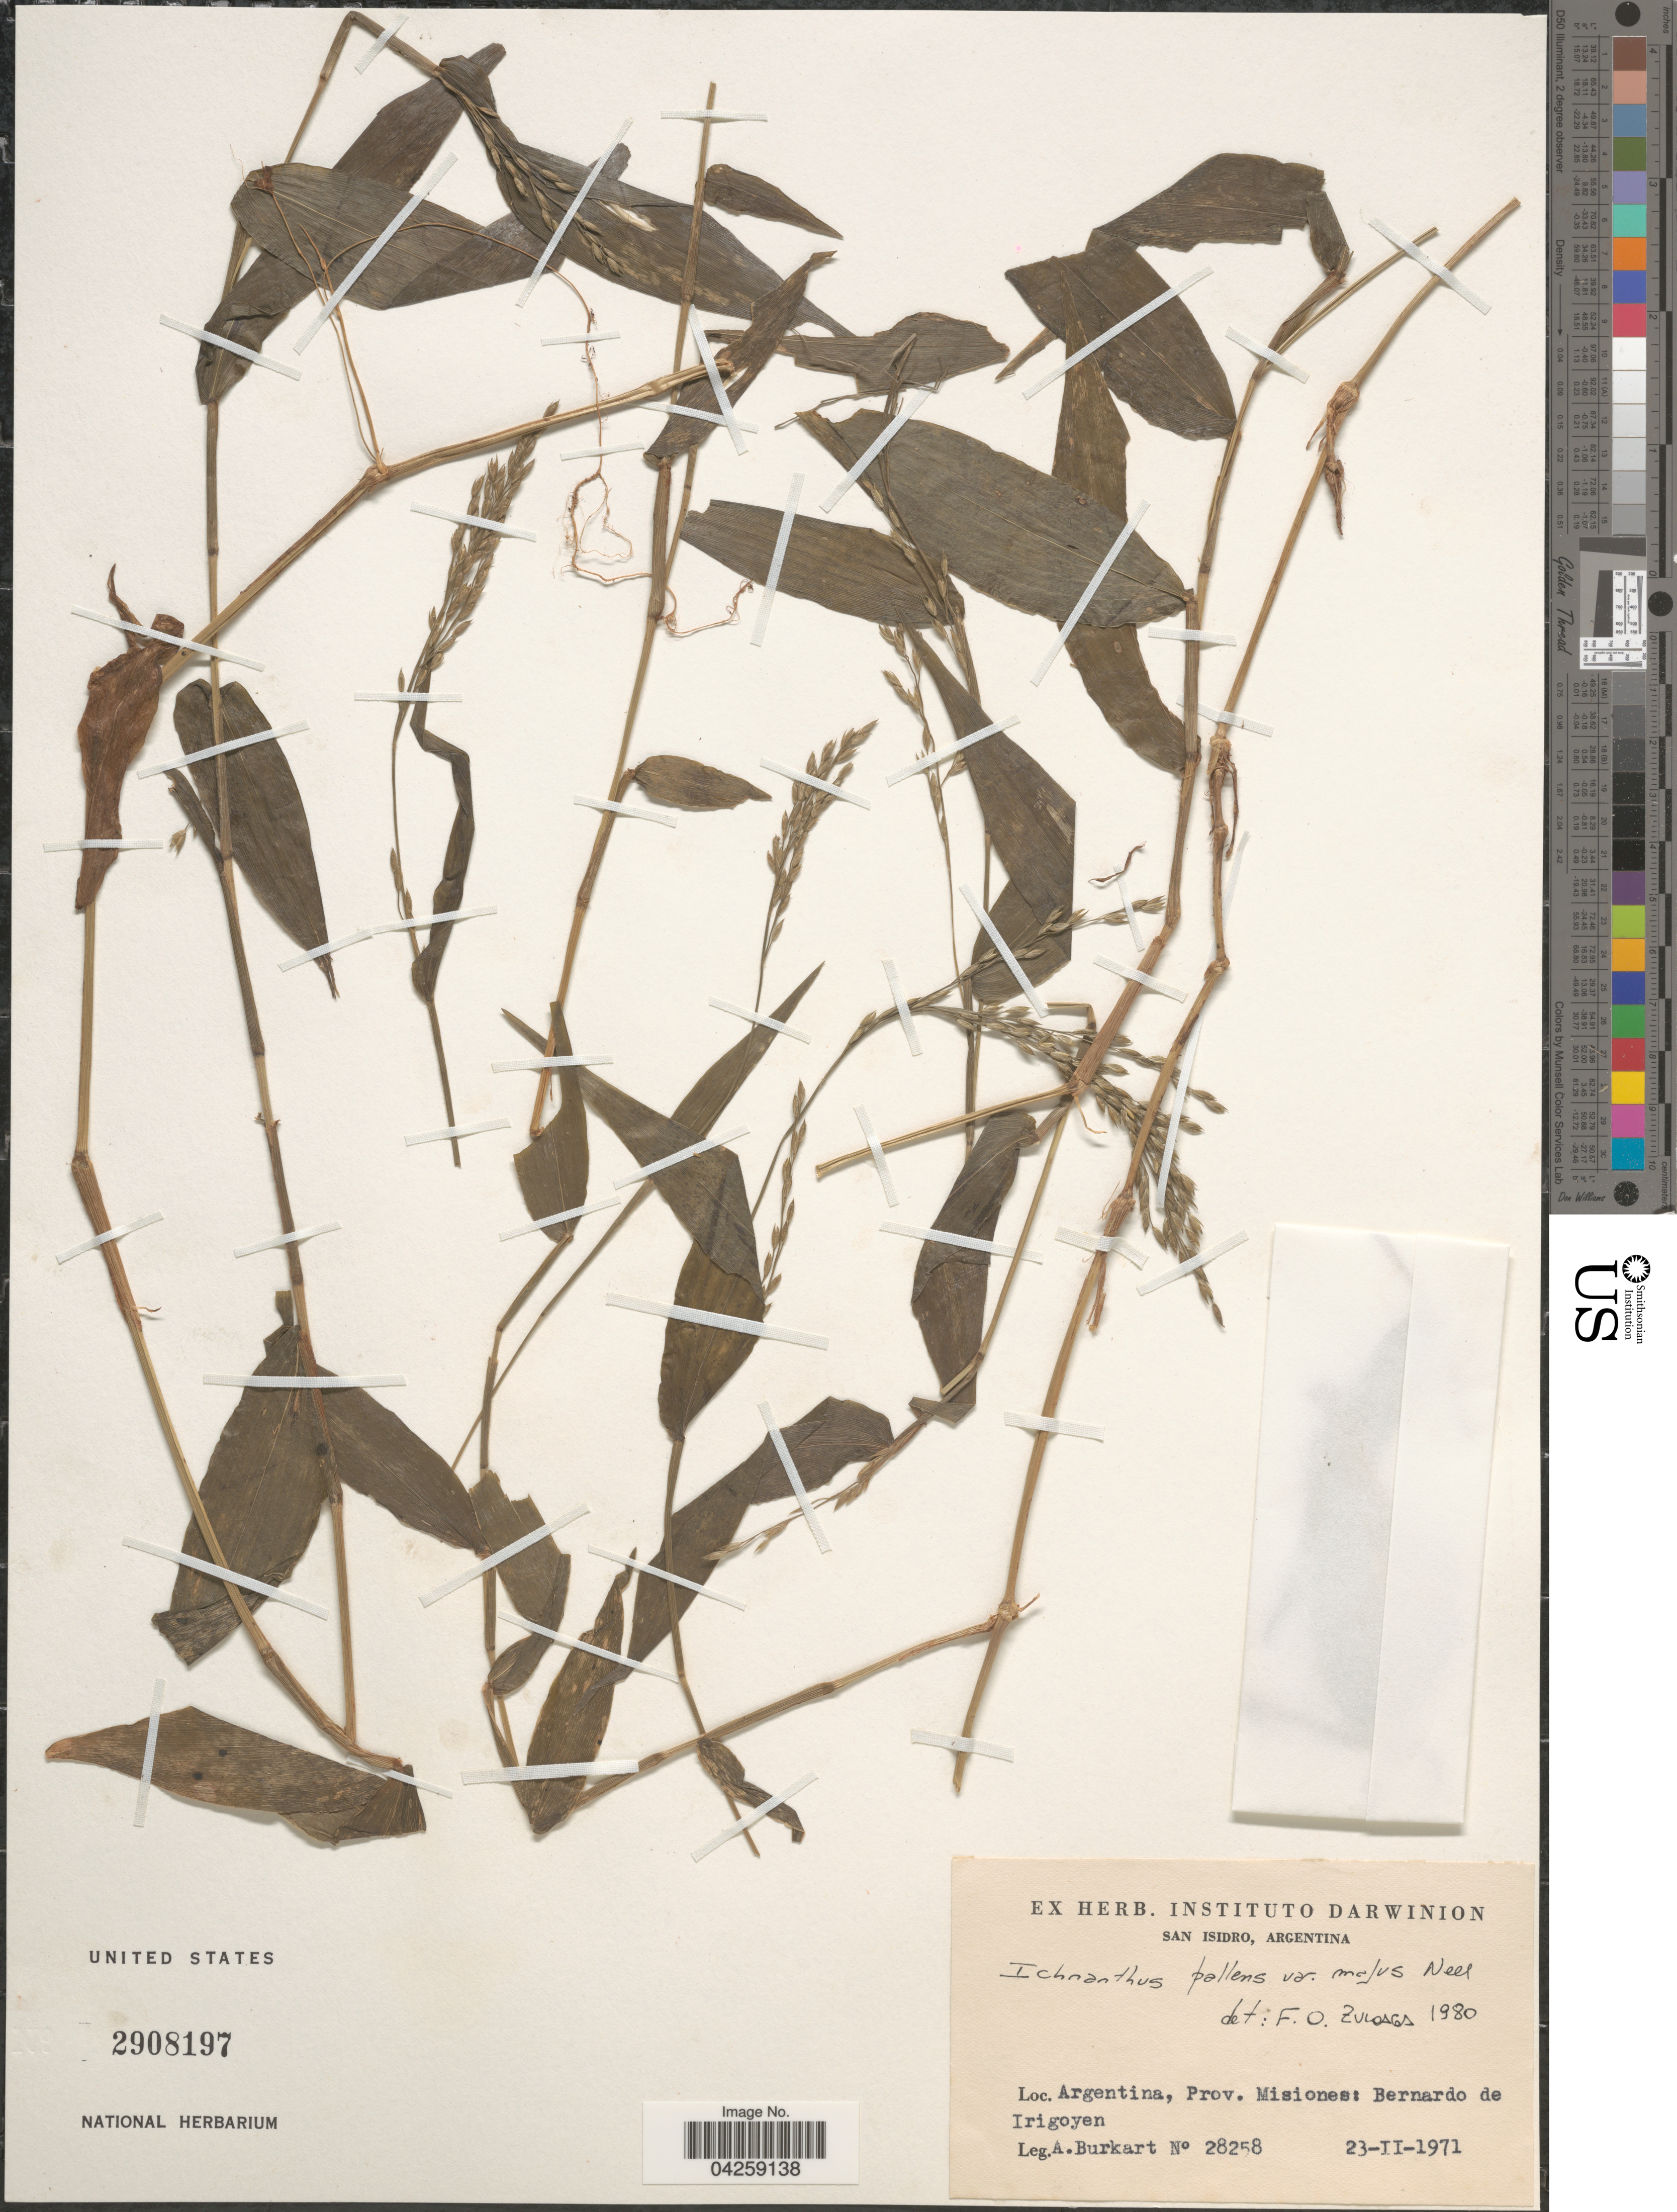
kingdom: Plantae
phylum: Tracheophyta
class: Liliopsida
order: Poales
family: Poaceae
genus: Ichnanthus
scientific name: Ichnanthus pallens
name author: (Sw.) Munro ex Benth.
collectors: A. E. Burkart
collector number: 28258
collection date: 1971-02-23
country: Argentina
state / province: Misiones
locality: Bernardo de Irigoyen.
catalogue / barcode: US 2908197